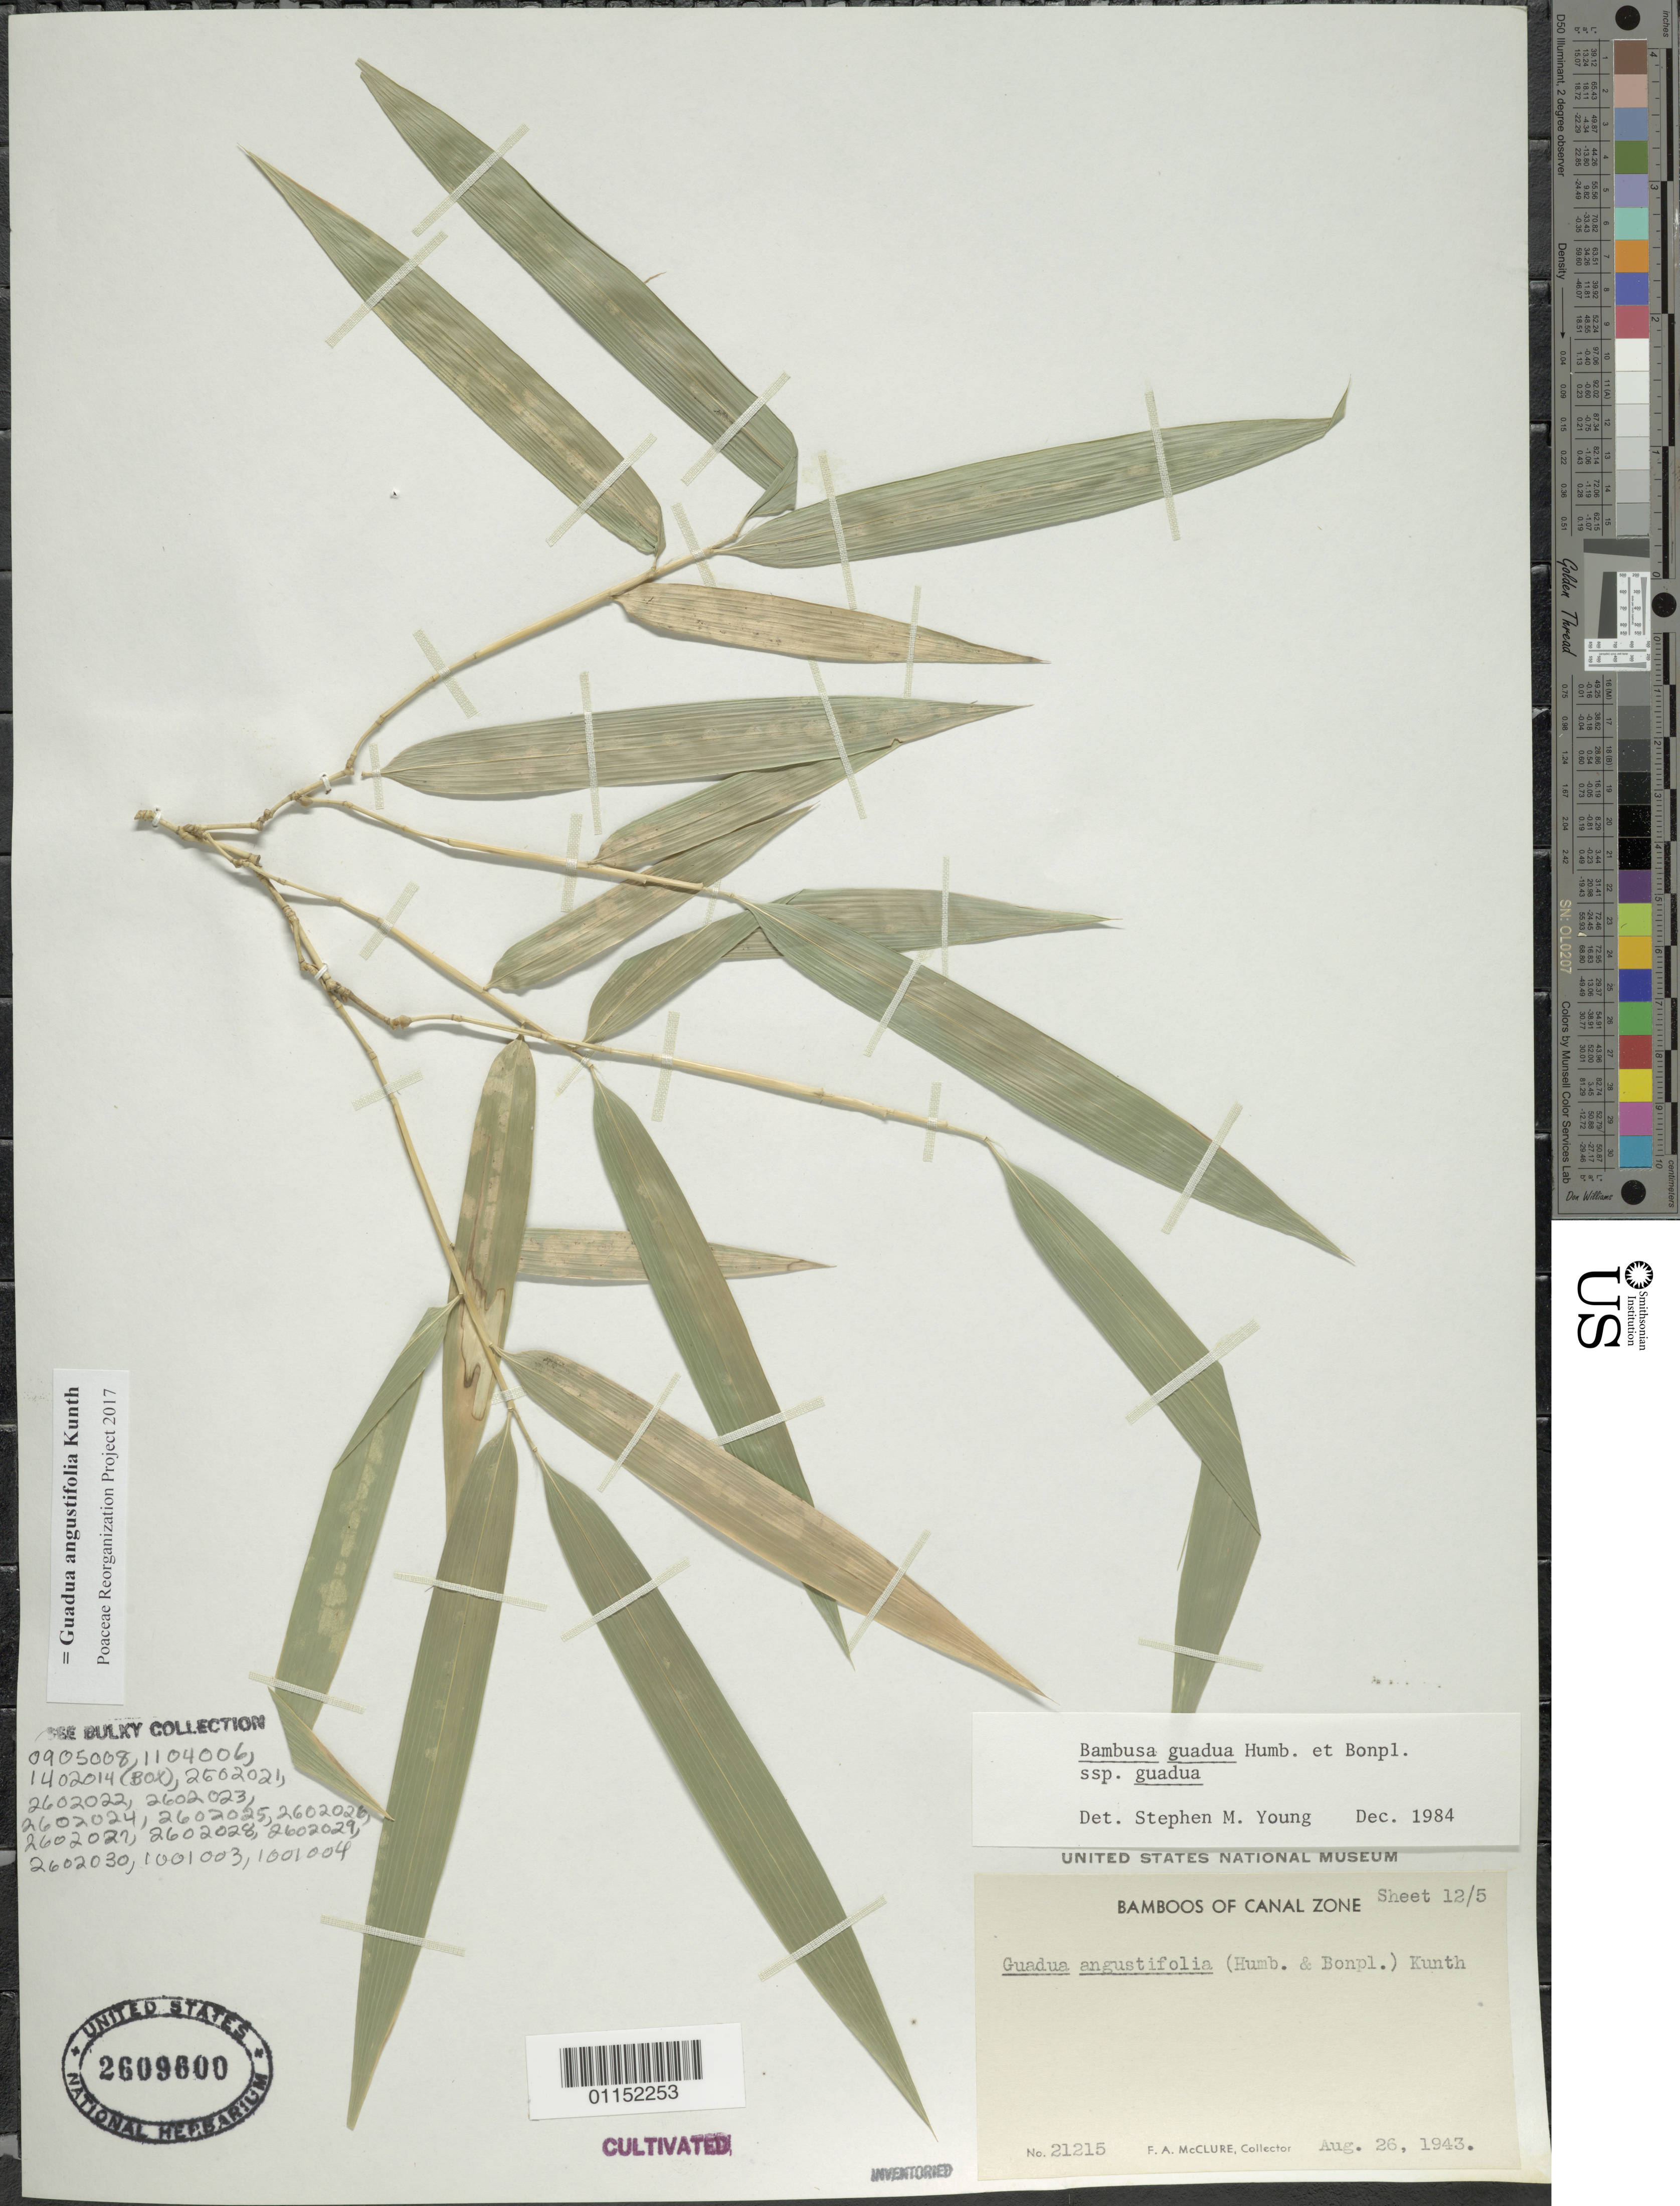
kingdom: Plantae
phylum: Tracheophyta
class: Liliopsida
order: Poales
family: Poaceae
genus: Guadua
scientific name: Guadua angustifolia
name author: Kunth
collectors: F. A. McClure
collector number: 21215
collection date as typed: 26 Aug 1943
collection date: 1943-08-26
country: Panama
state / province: Panamá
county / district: Canal Zone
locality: Experimental Gardens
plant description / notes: Introduced from Ecuador by Holgar Johansen 1924, ski pole experiment (see set of five sheets and bulky objects as well).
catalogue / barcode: US 2609600